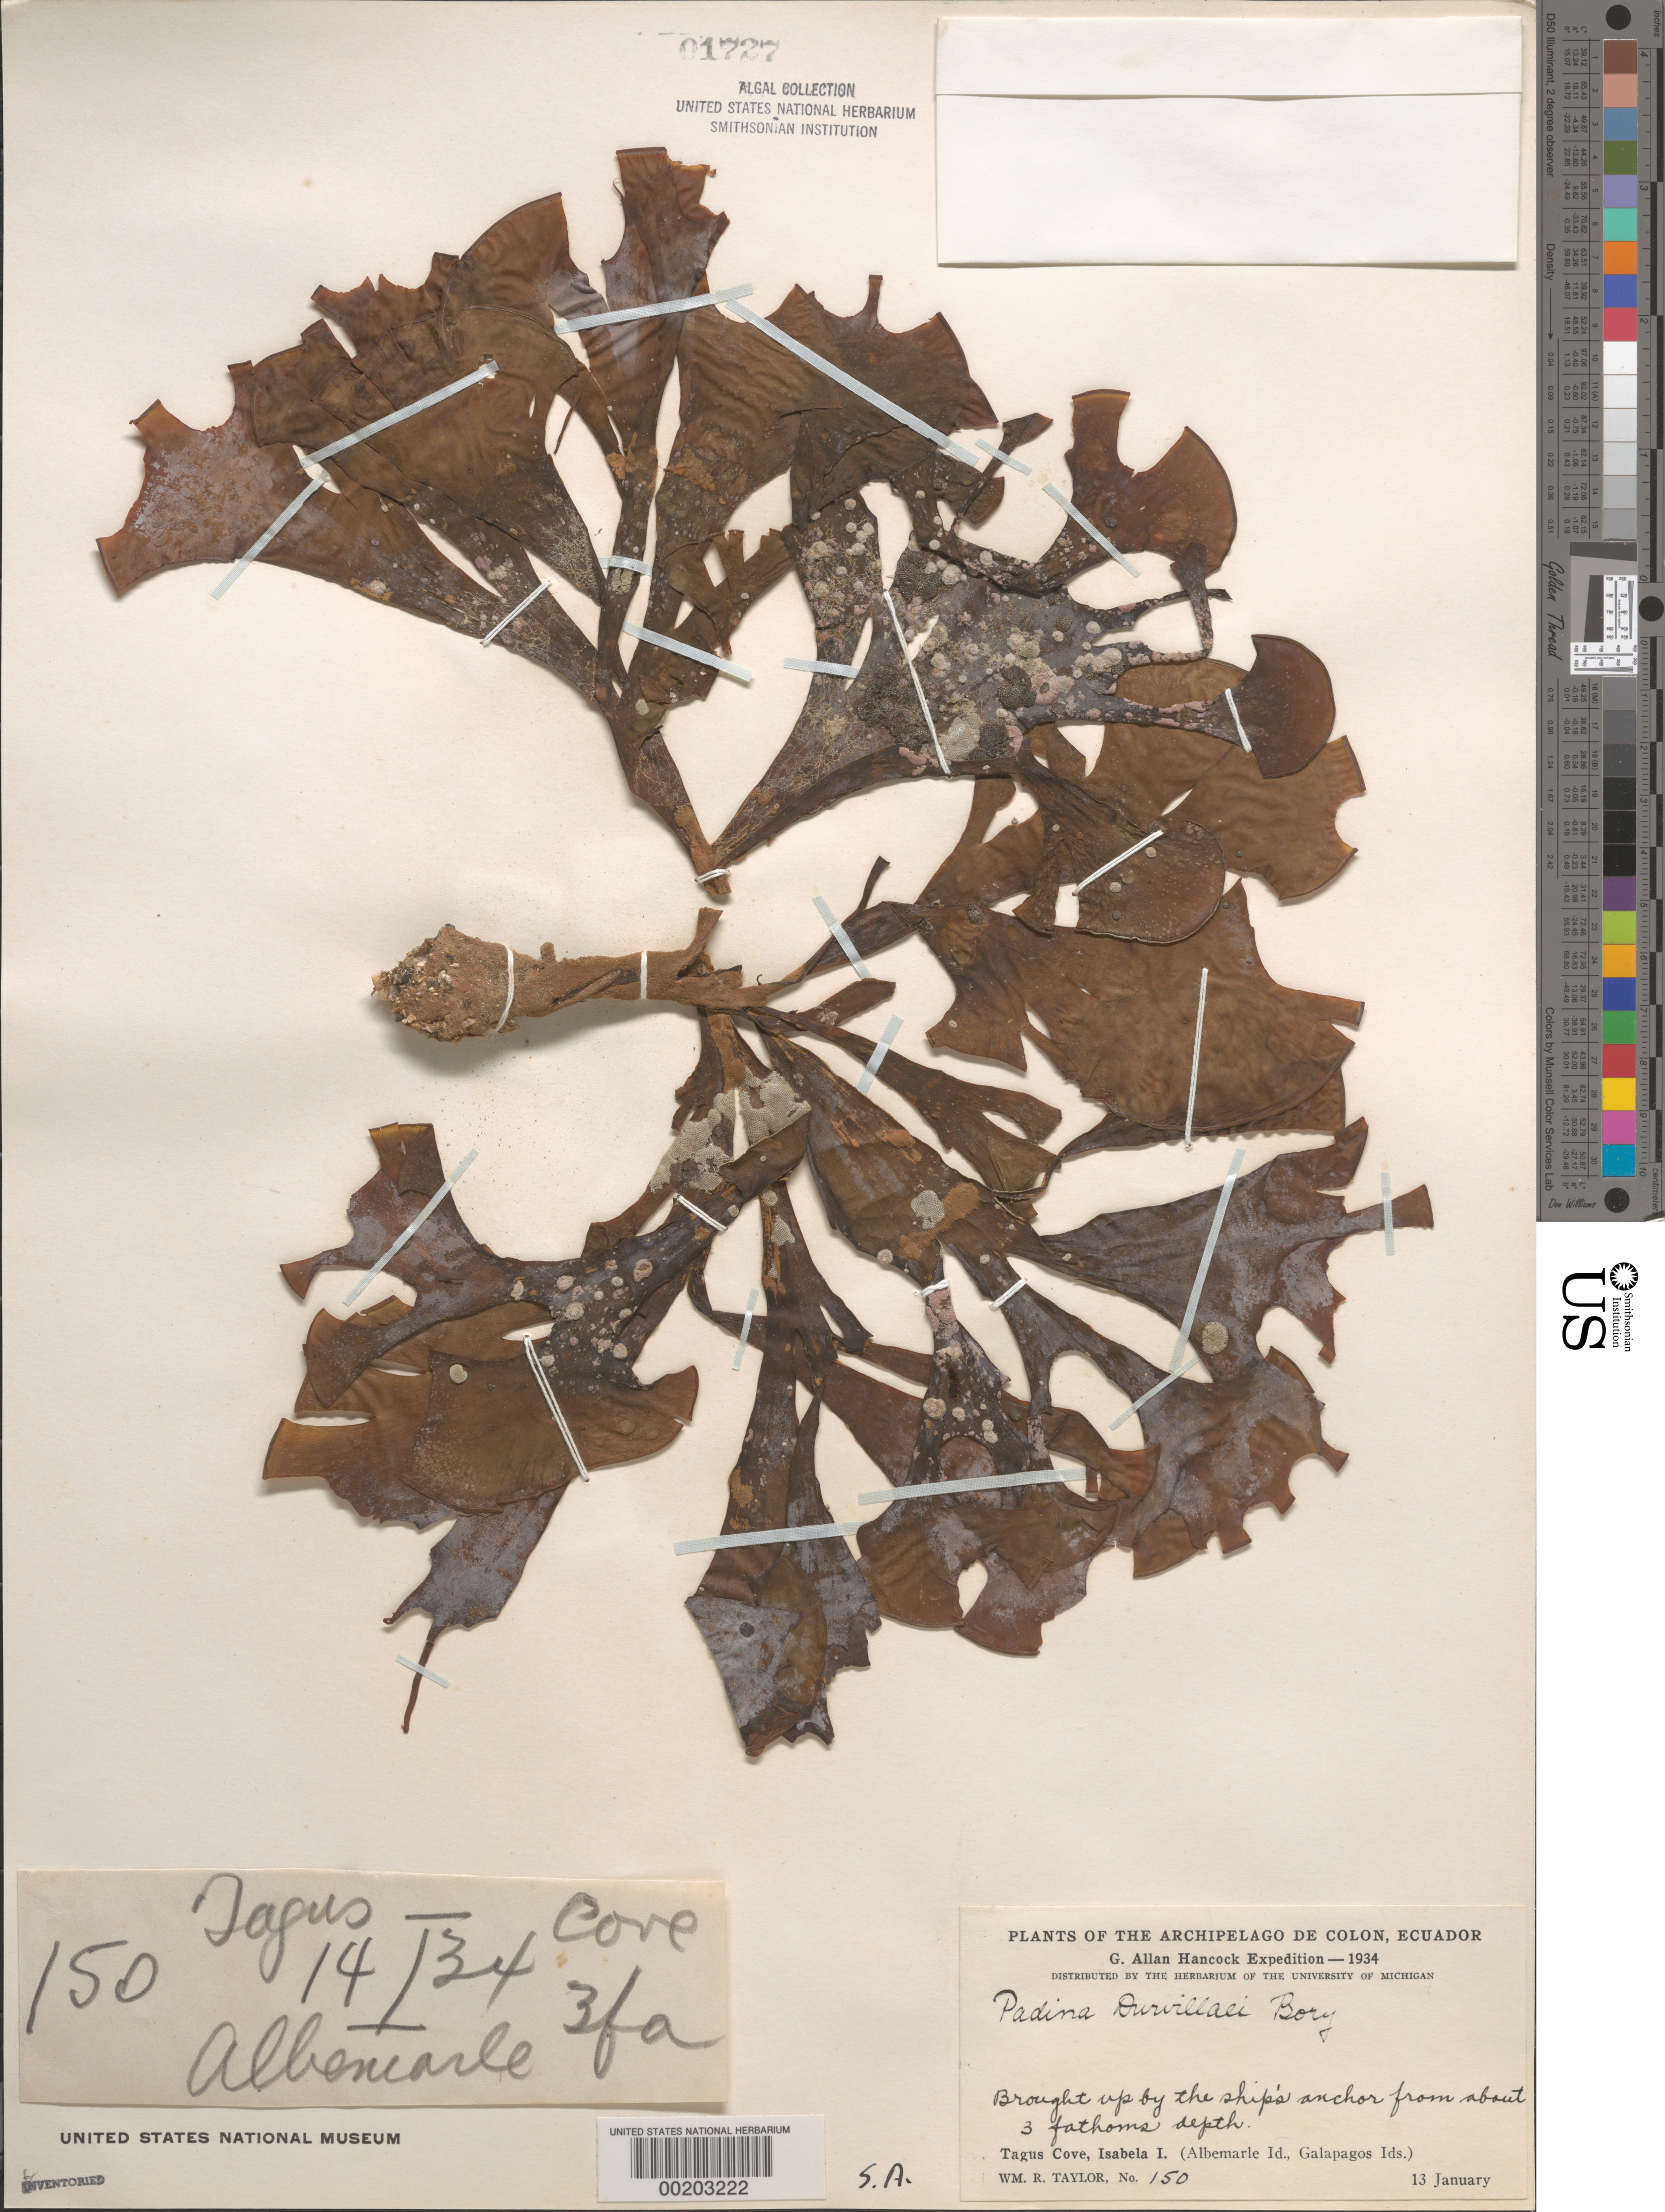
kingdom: Chromista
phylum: Ochrophyta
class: Phaeophyceae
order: Dictyotales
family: Dictyotaceae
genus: Padina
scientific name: Padina durvillaei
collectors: W. R. Taylor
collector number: WRT 34-150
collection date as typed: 13 Jan 1934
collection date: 1934-01-13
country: Ecuador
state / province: Colón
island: Isabela [Albemarle]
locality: Tagus Cove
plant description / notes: G. Allan Hancock Expedition, 1934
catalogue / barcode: US 1727